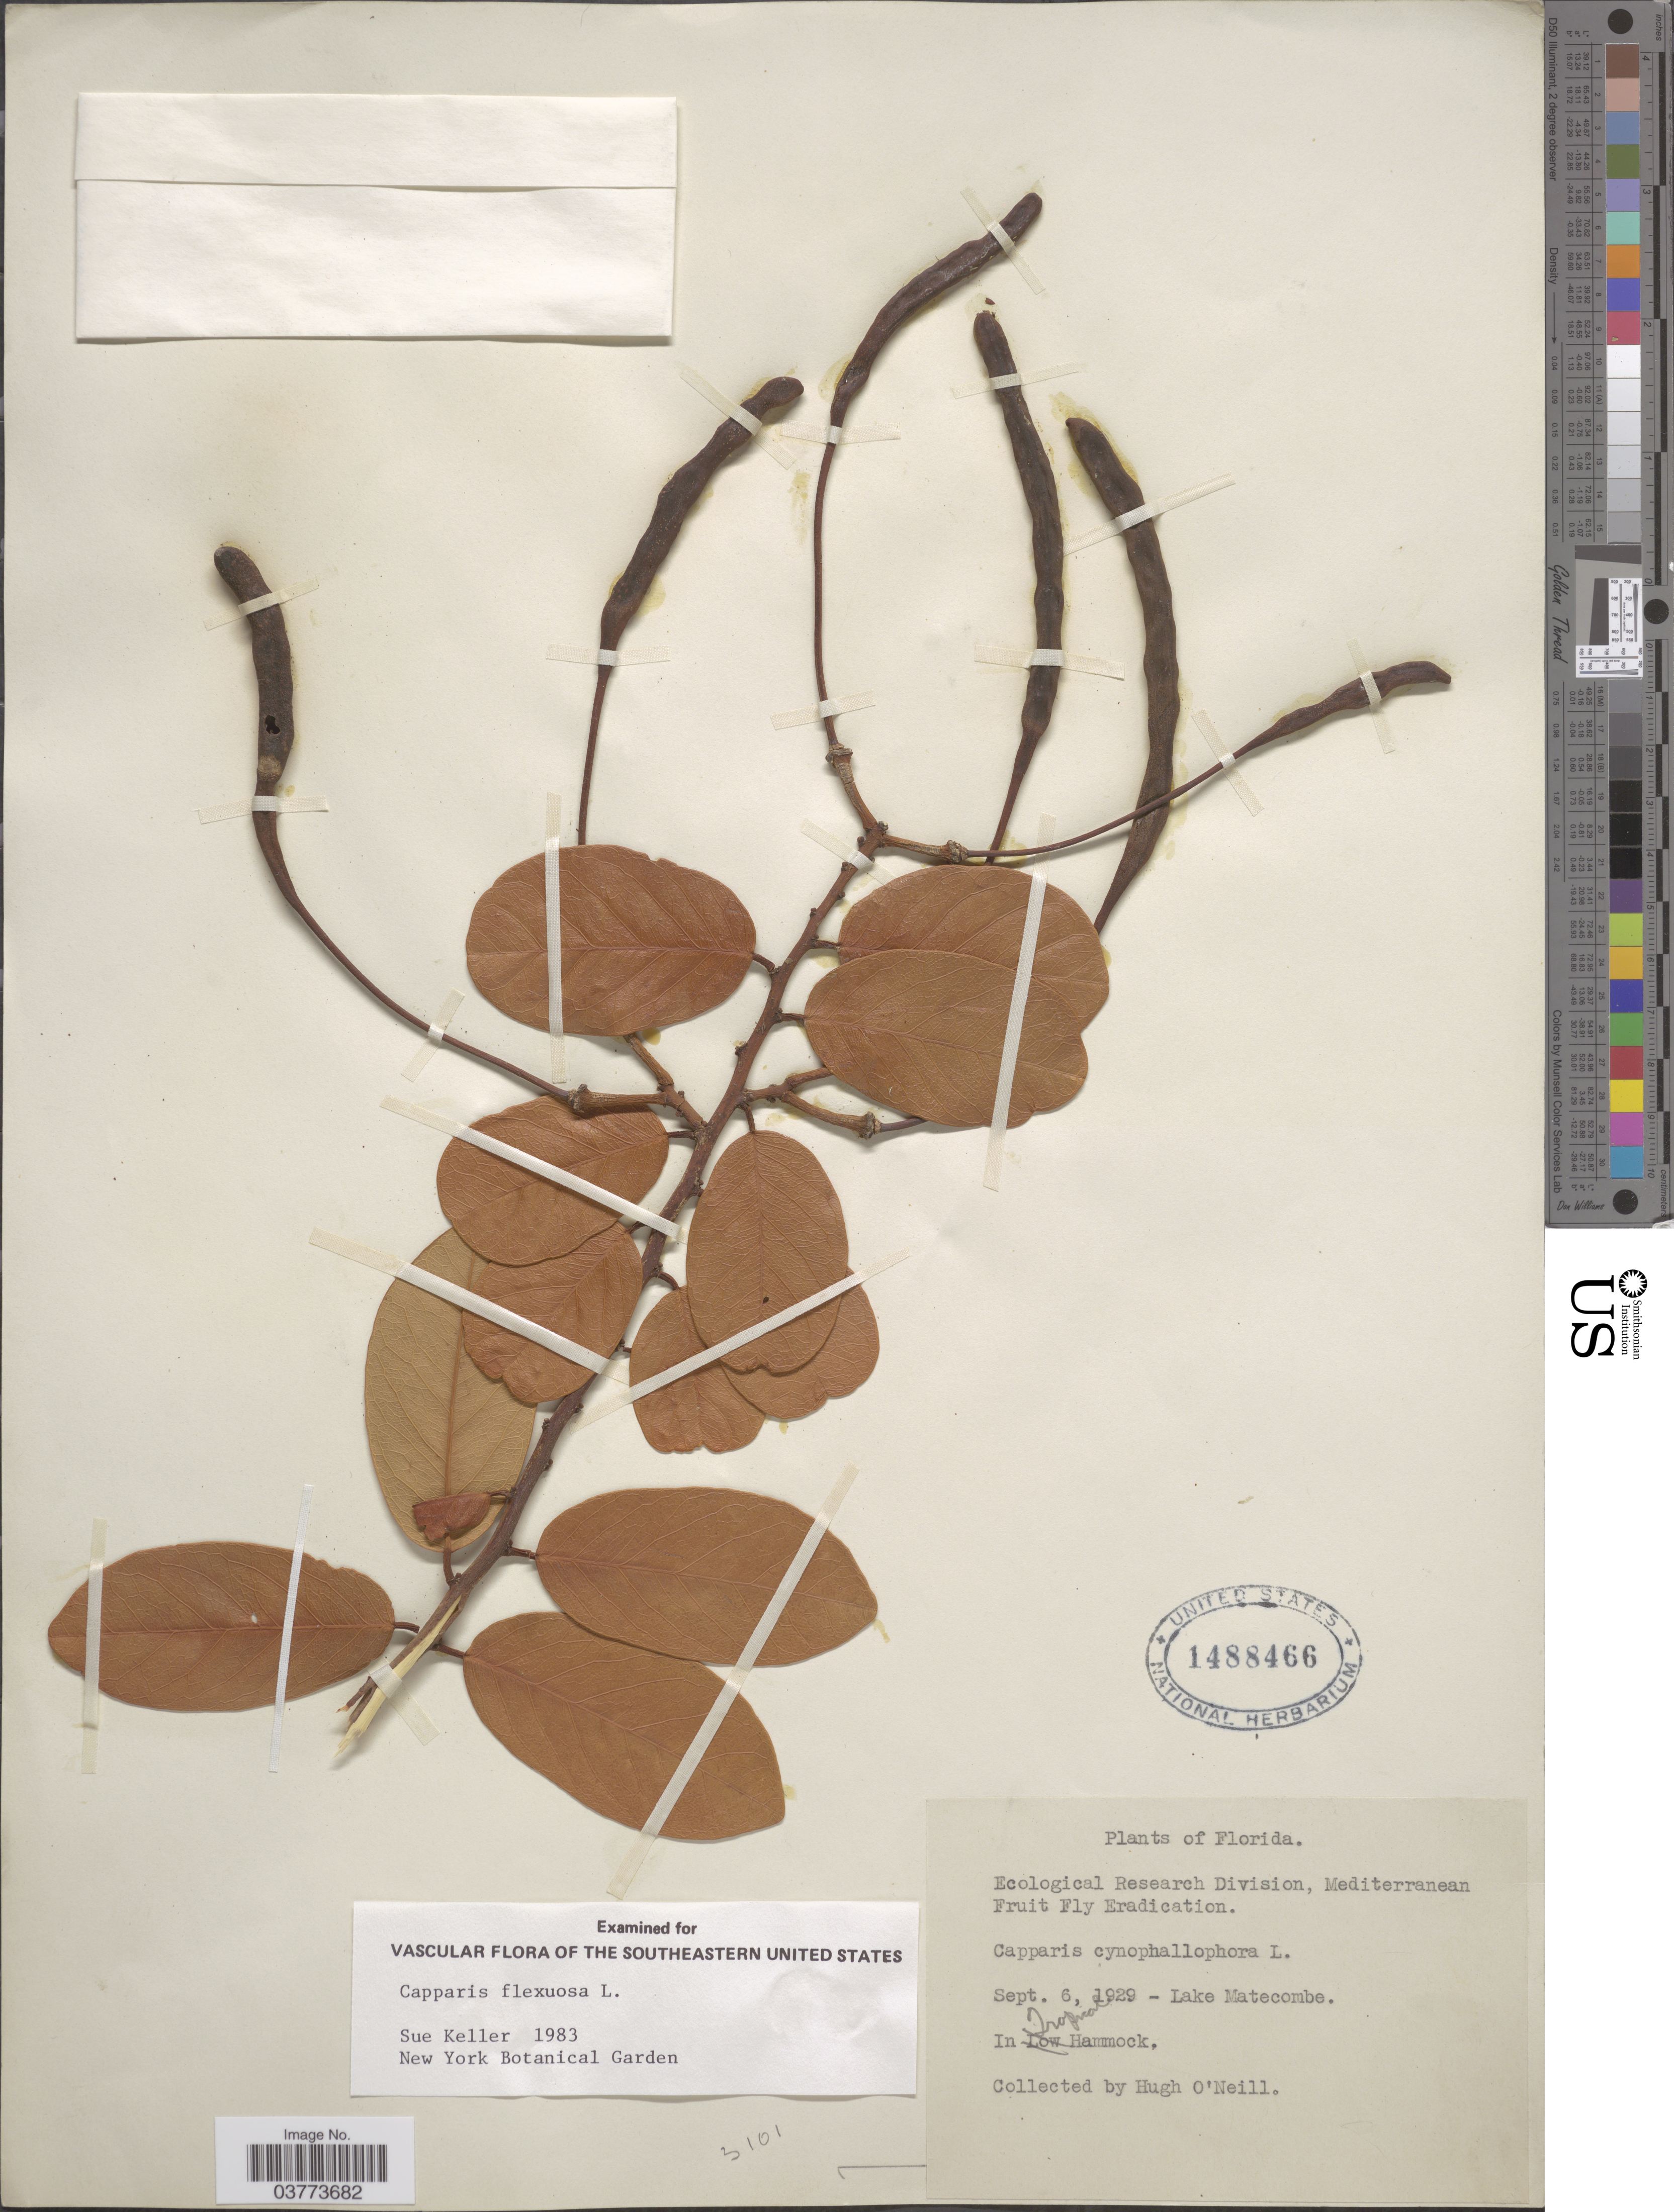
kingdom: Plantae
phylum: Tracheophyta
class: Magnoliopsida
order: Brassicales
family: Capparaceae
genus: Cynophalla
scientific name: Cynophalla flexuosa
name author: (L.) J. Presl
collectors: H. O'Neill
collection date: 1929-09-06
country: United States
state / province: Florida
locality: Lake Matecombe. In Tropical Hammock.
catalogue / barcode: US 1488466